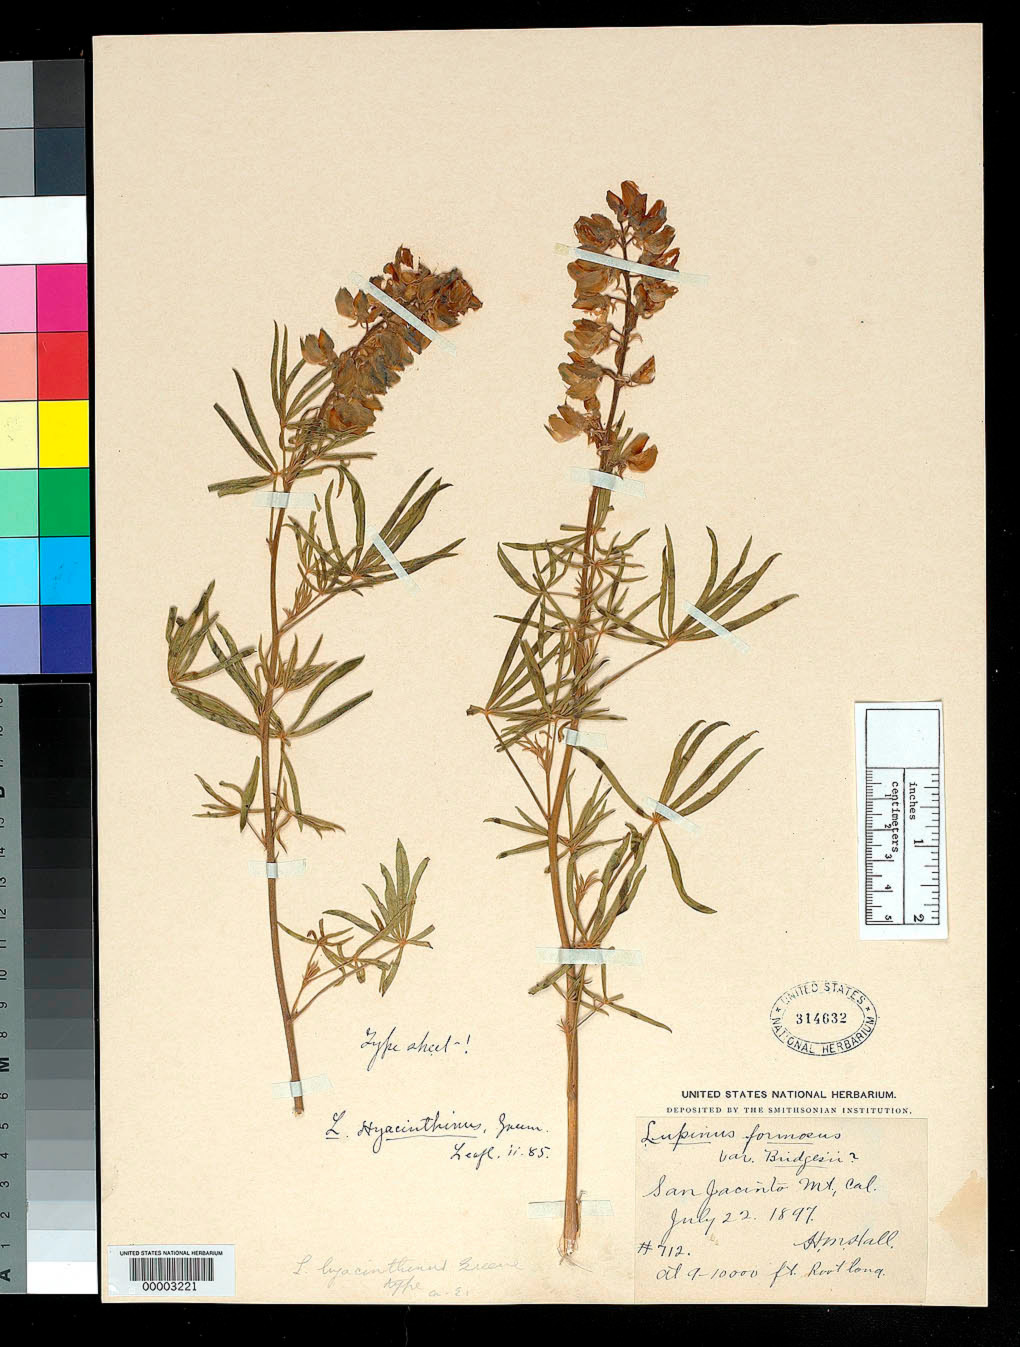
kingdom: Plantae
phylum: Tracheophyta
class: Magnoliopsida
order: Fabales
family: Fabaceae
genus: Lupinus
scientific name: Lupinus hyacinthinus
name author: Greene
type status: Isotype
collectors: H. M. Hall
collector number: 712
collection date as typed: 22 Jul 1897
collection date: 1897-07-22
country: United States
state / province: California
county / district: Riverside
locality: San Jacinto Mountains.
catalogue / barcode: US 314632